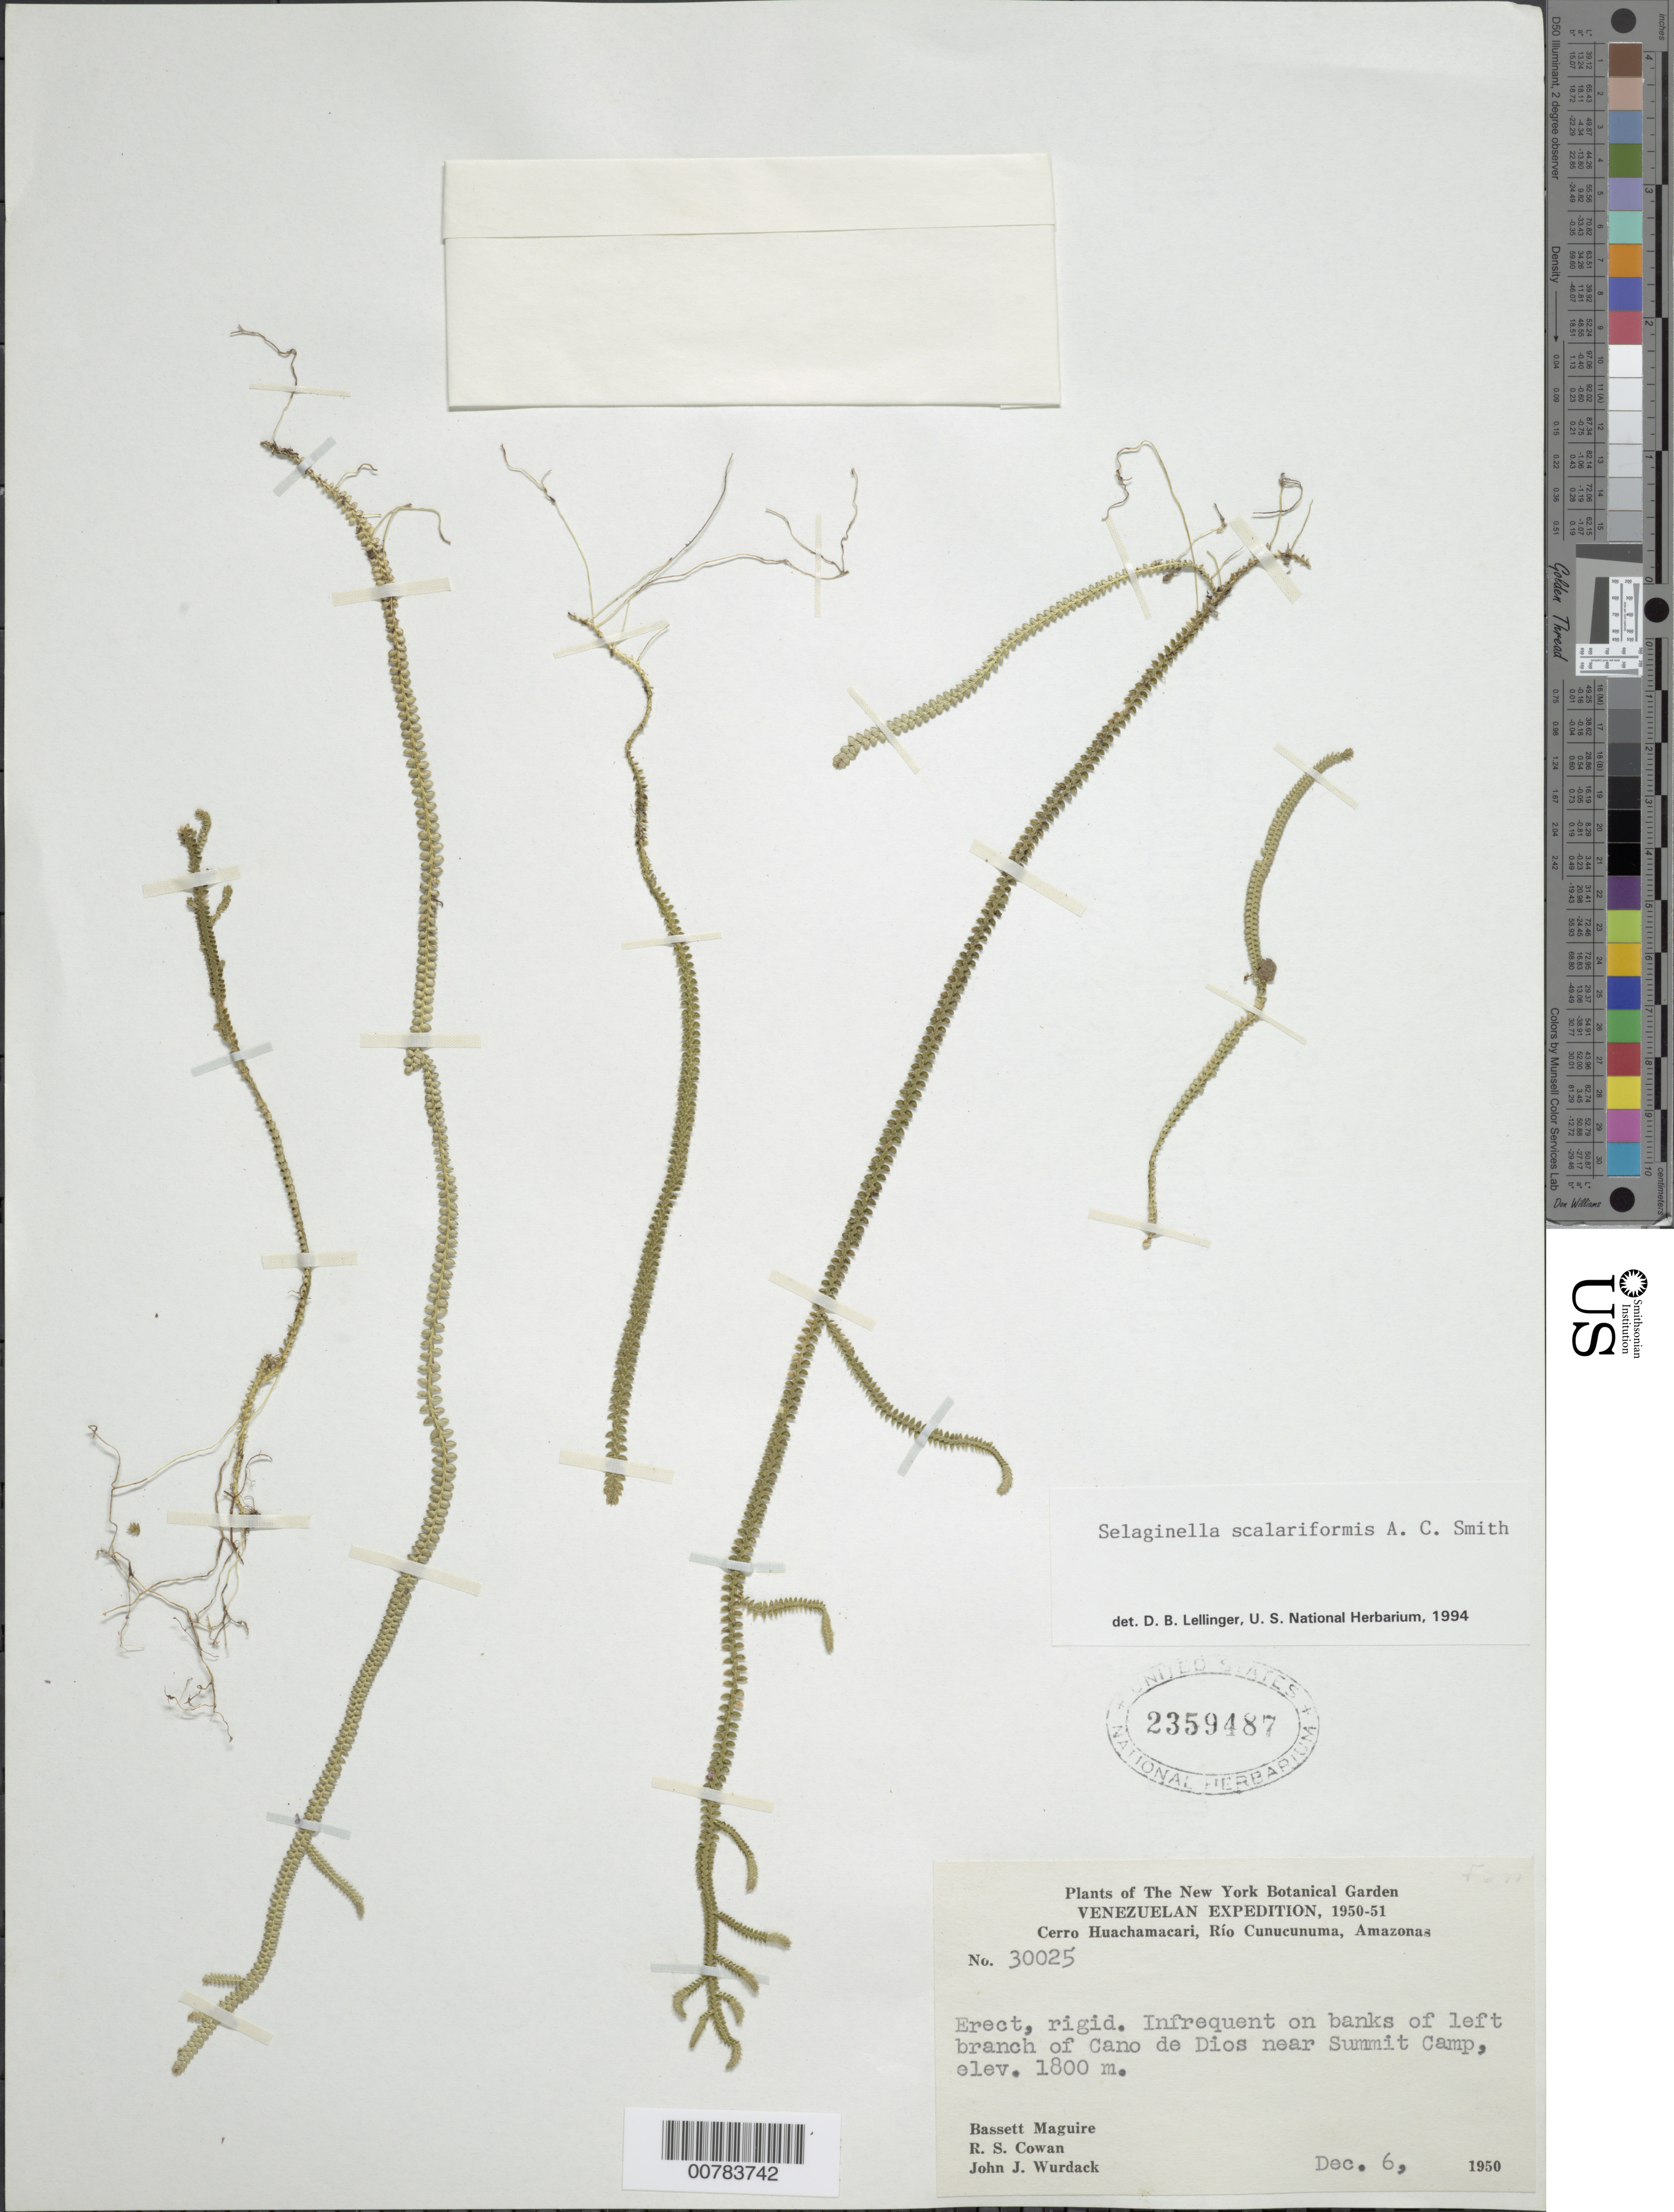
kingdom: Plantae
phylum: Tracheophyta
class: Lycopodiopsida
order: Selaginellales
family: Selaginellaceae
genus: Selaginella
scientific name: Selaginella scalariformis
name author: A.C. Sm.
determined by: Lellinger, David B., (BOT), Smithsonian Institution - National Museum of Natural History (UNITED STATES)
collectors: B. Maguire, R. S. Cowan & J. J. Wurdack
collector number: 30025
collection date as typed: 6-Dec-50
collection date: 1950-12-06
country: Venezuela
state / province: Amazonas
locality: Cerro Huachamacari, Río Cunucunuma, left branch of Caño de Dios near Summit Camp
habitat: Banks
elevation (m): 1800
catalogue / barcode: US 2359487